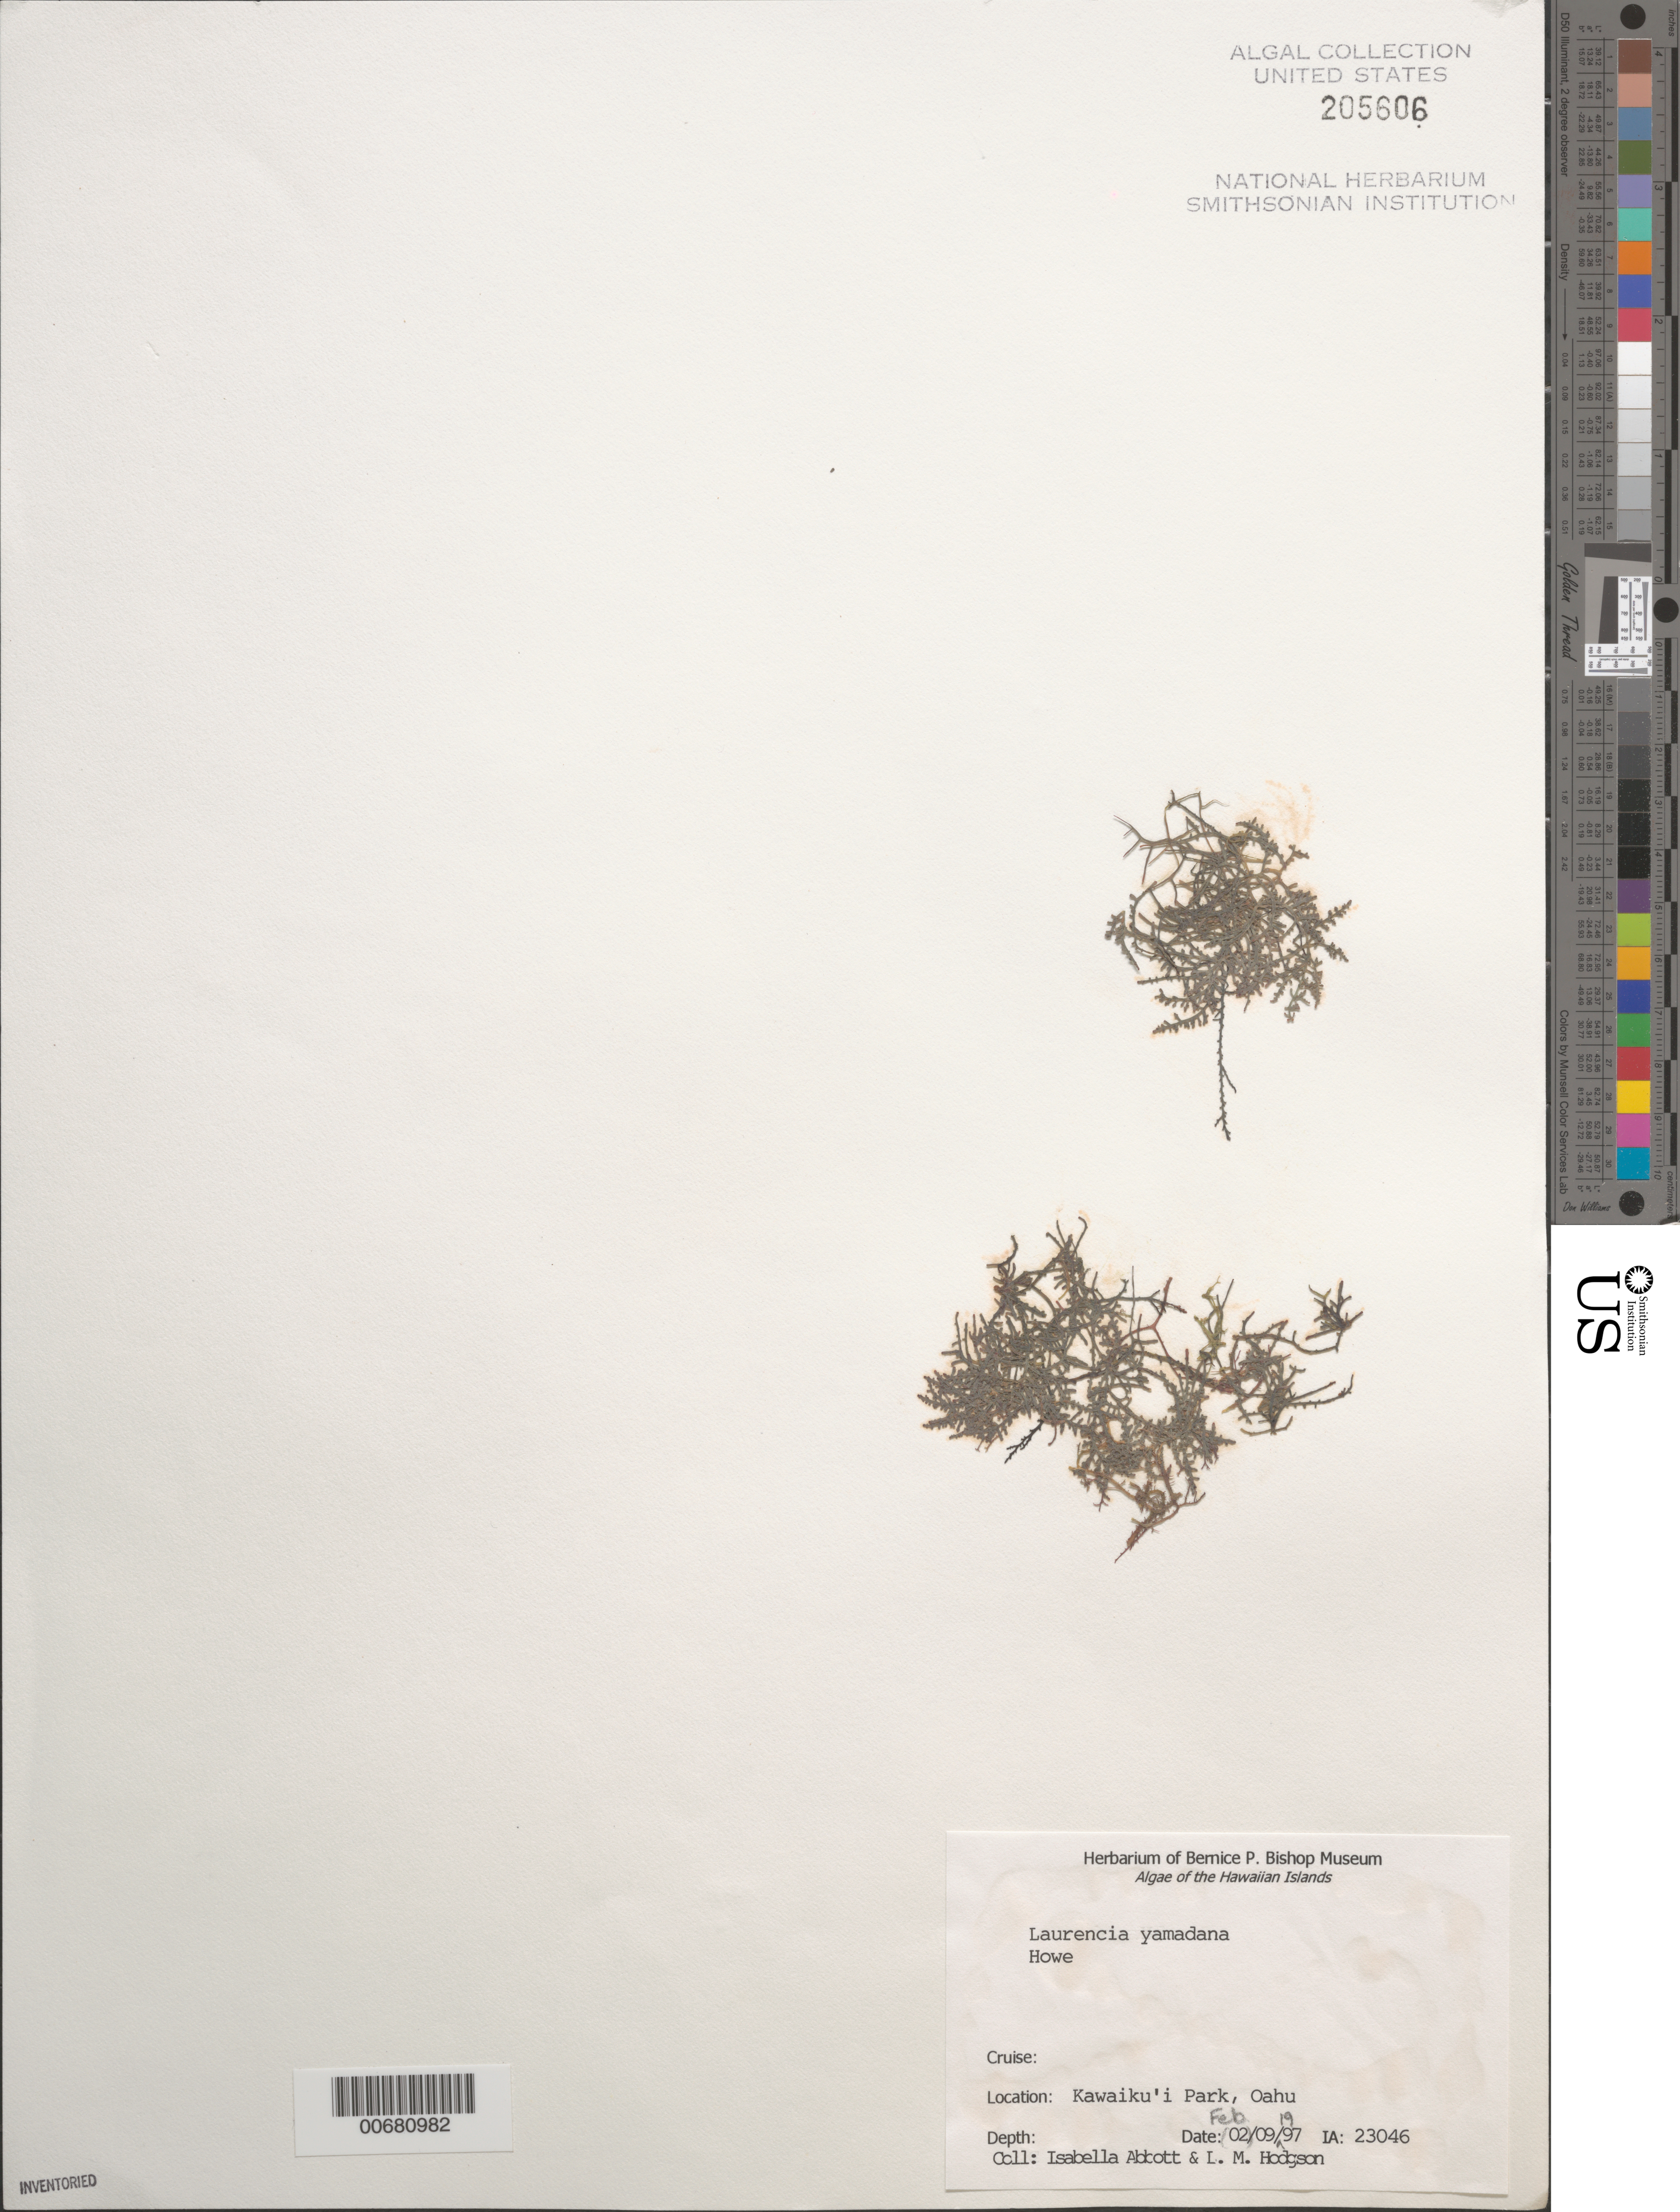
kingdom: Plantae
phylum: Rhodophyta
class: Florideophyceae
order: Ceramiales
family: Rhodomelaceae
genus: Palisada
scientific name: Palisada yamadana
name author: (M. Howe) K.W. Nam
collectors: I. A. Abbott & L. M. Hodgson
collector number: IAA 23046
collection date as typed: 09 Feb 1997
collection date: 1997-02-09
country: United States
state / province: Hawaii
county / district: Honolulu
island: Oahu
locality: Kawaiku'i Park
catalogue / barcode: US 205606